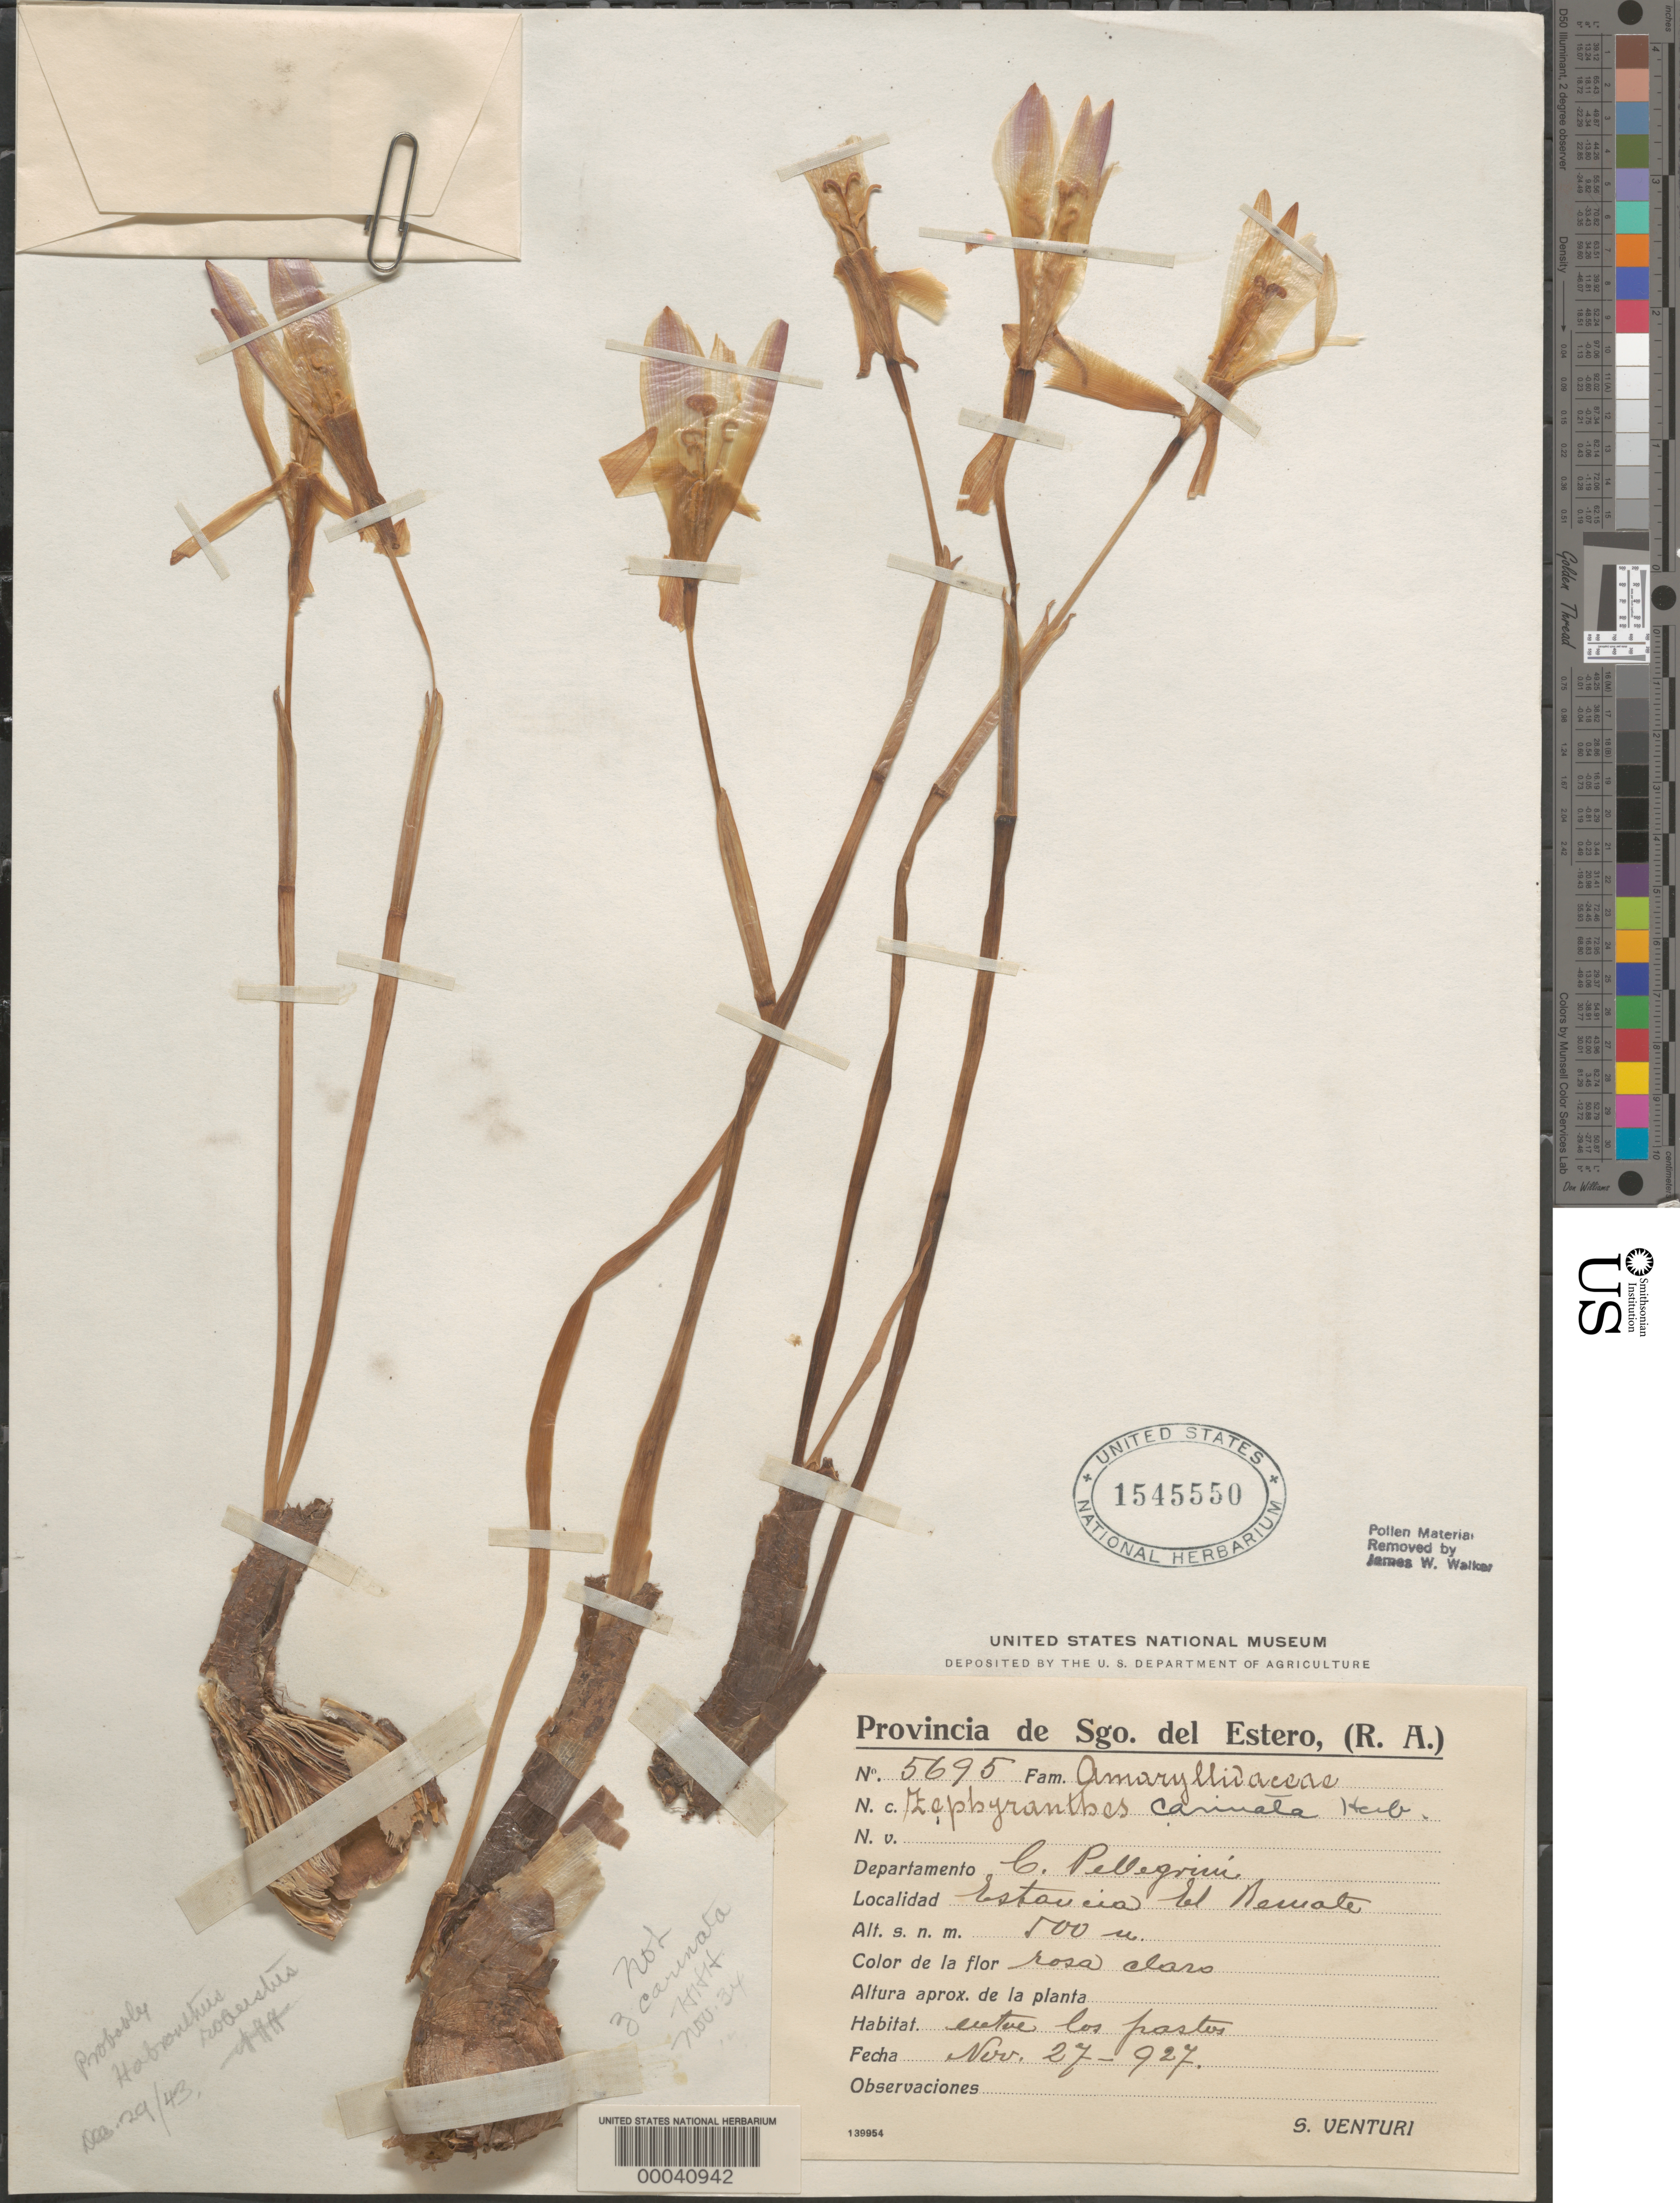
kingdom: Plantae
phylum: Tracheophyta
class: Liliopsida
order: Asparagales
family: Amaryllidaceae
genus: Zephyranthes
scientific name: Zephyranthes robusta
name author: (Sweet ex Herb.) Baker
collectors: S. Venturi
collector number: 5695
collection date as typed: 27 Nov 1927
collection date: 1927-11-27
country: Argentina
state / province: Santiago del Estero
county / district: Pellegrini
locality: Estancia el Remate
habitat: Pasture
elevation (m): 500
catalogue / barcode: US 1545550